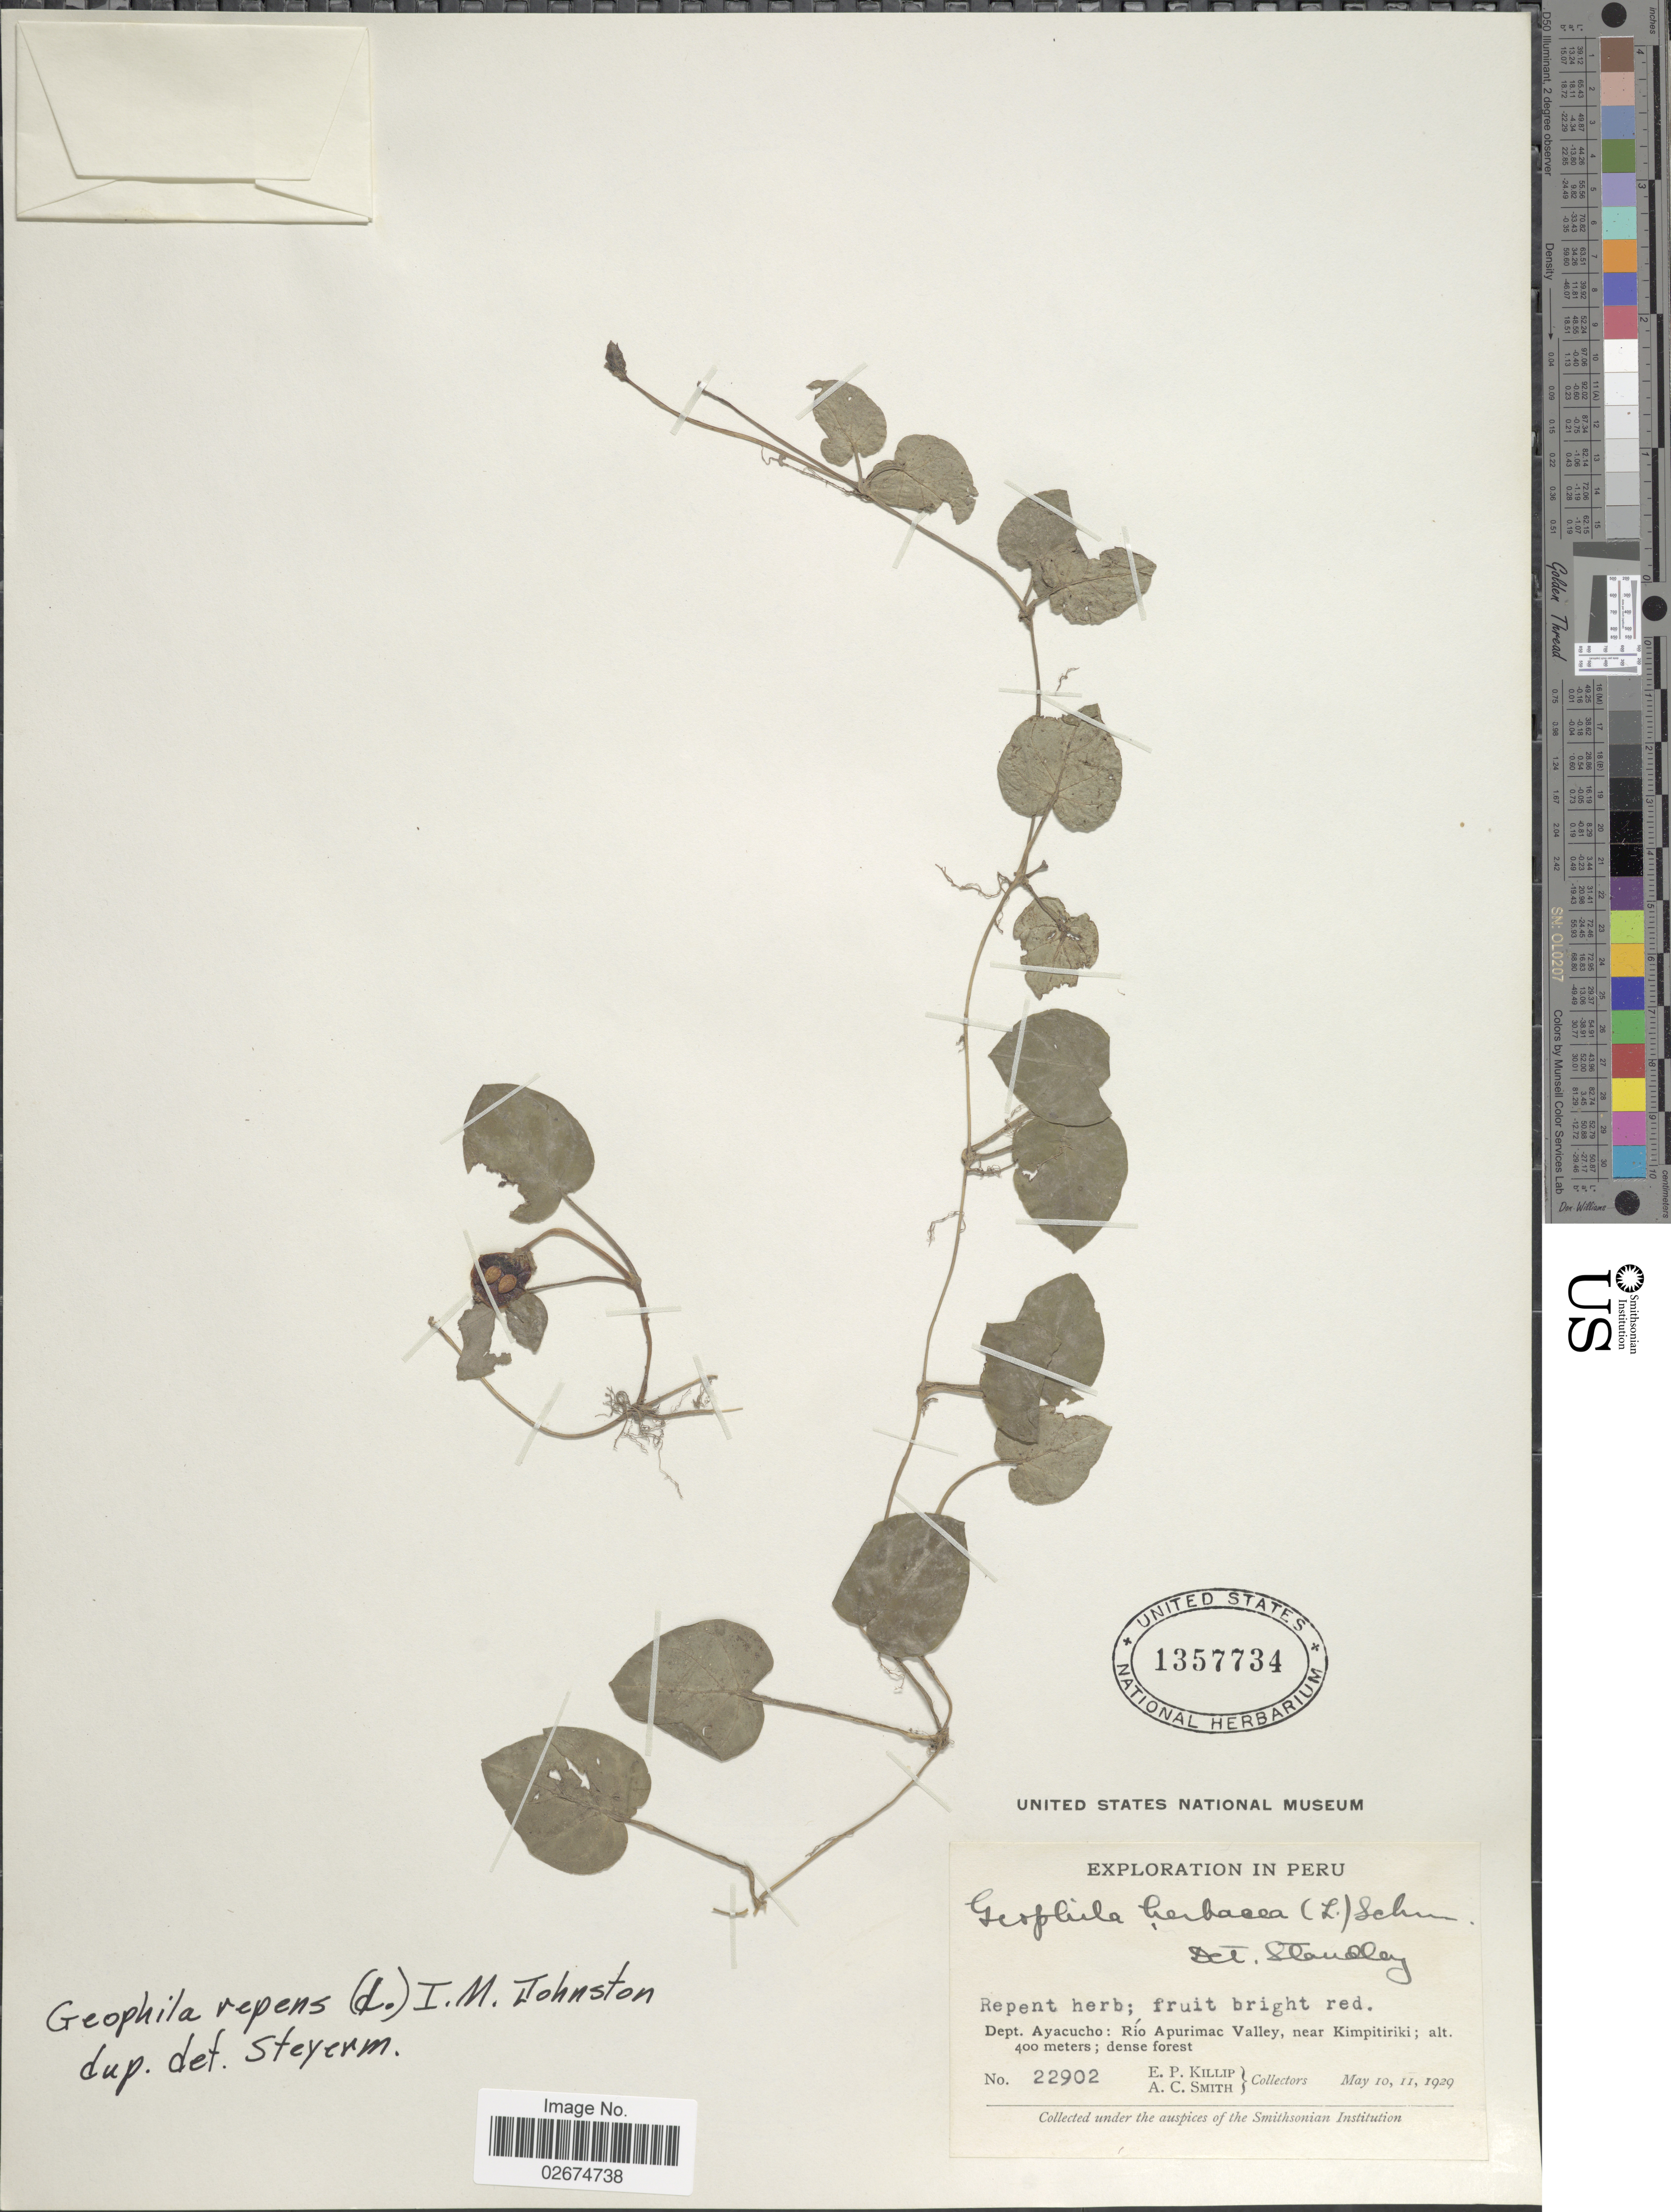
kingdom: Plantae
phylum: Tracheophyta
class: Magnoliopsida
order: Gentianales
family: Rubiaceae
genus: Carinta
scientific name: Carinta repens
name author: (L.) L.B. Sm. & Downs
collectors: E. P. Killip & A. C. Smith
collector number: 22902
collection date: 1929-05-10/1929-05-11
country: Peru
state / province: Ayacucho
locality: Dept. Ayacucho: Rio Apurimac Valley, near Kimpitiriki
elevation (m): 400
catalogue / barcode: US 1357734